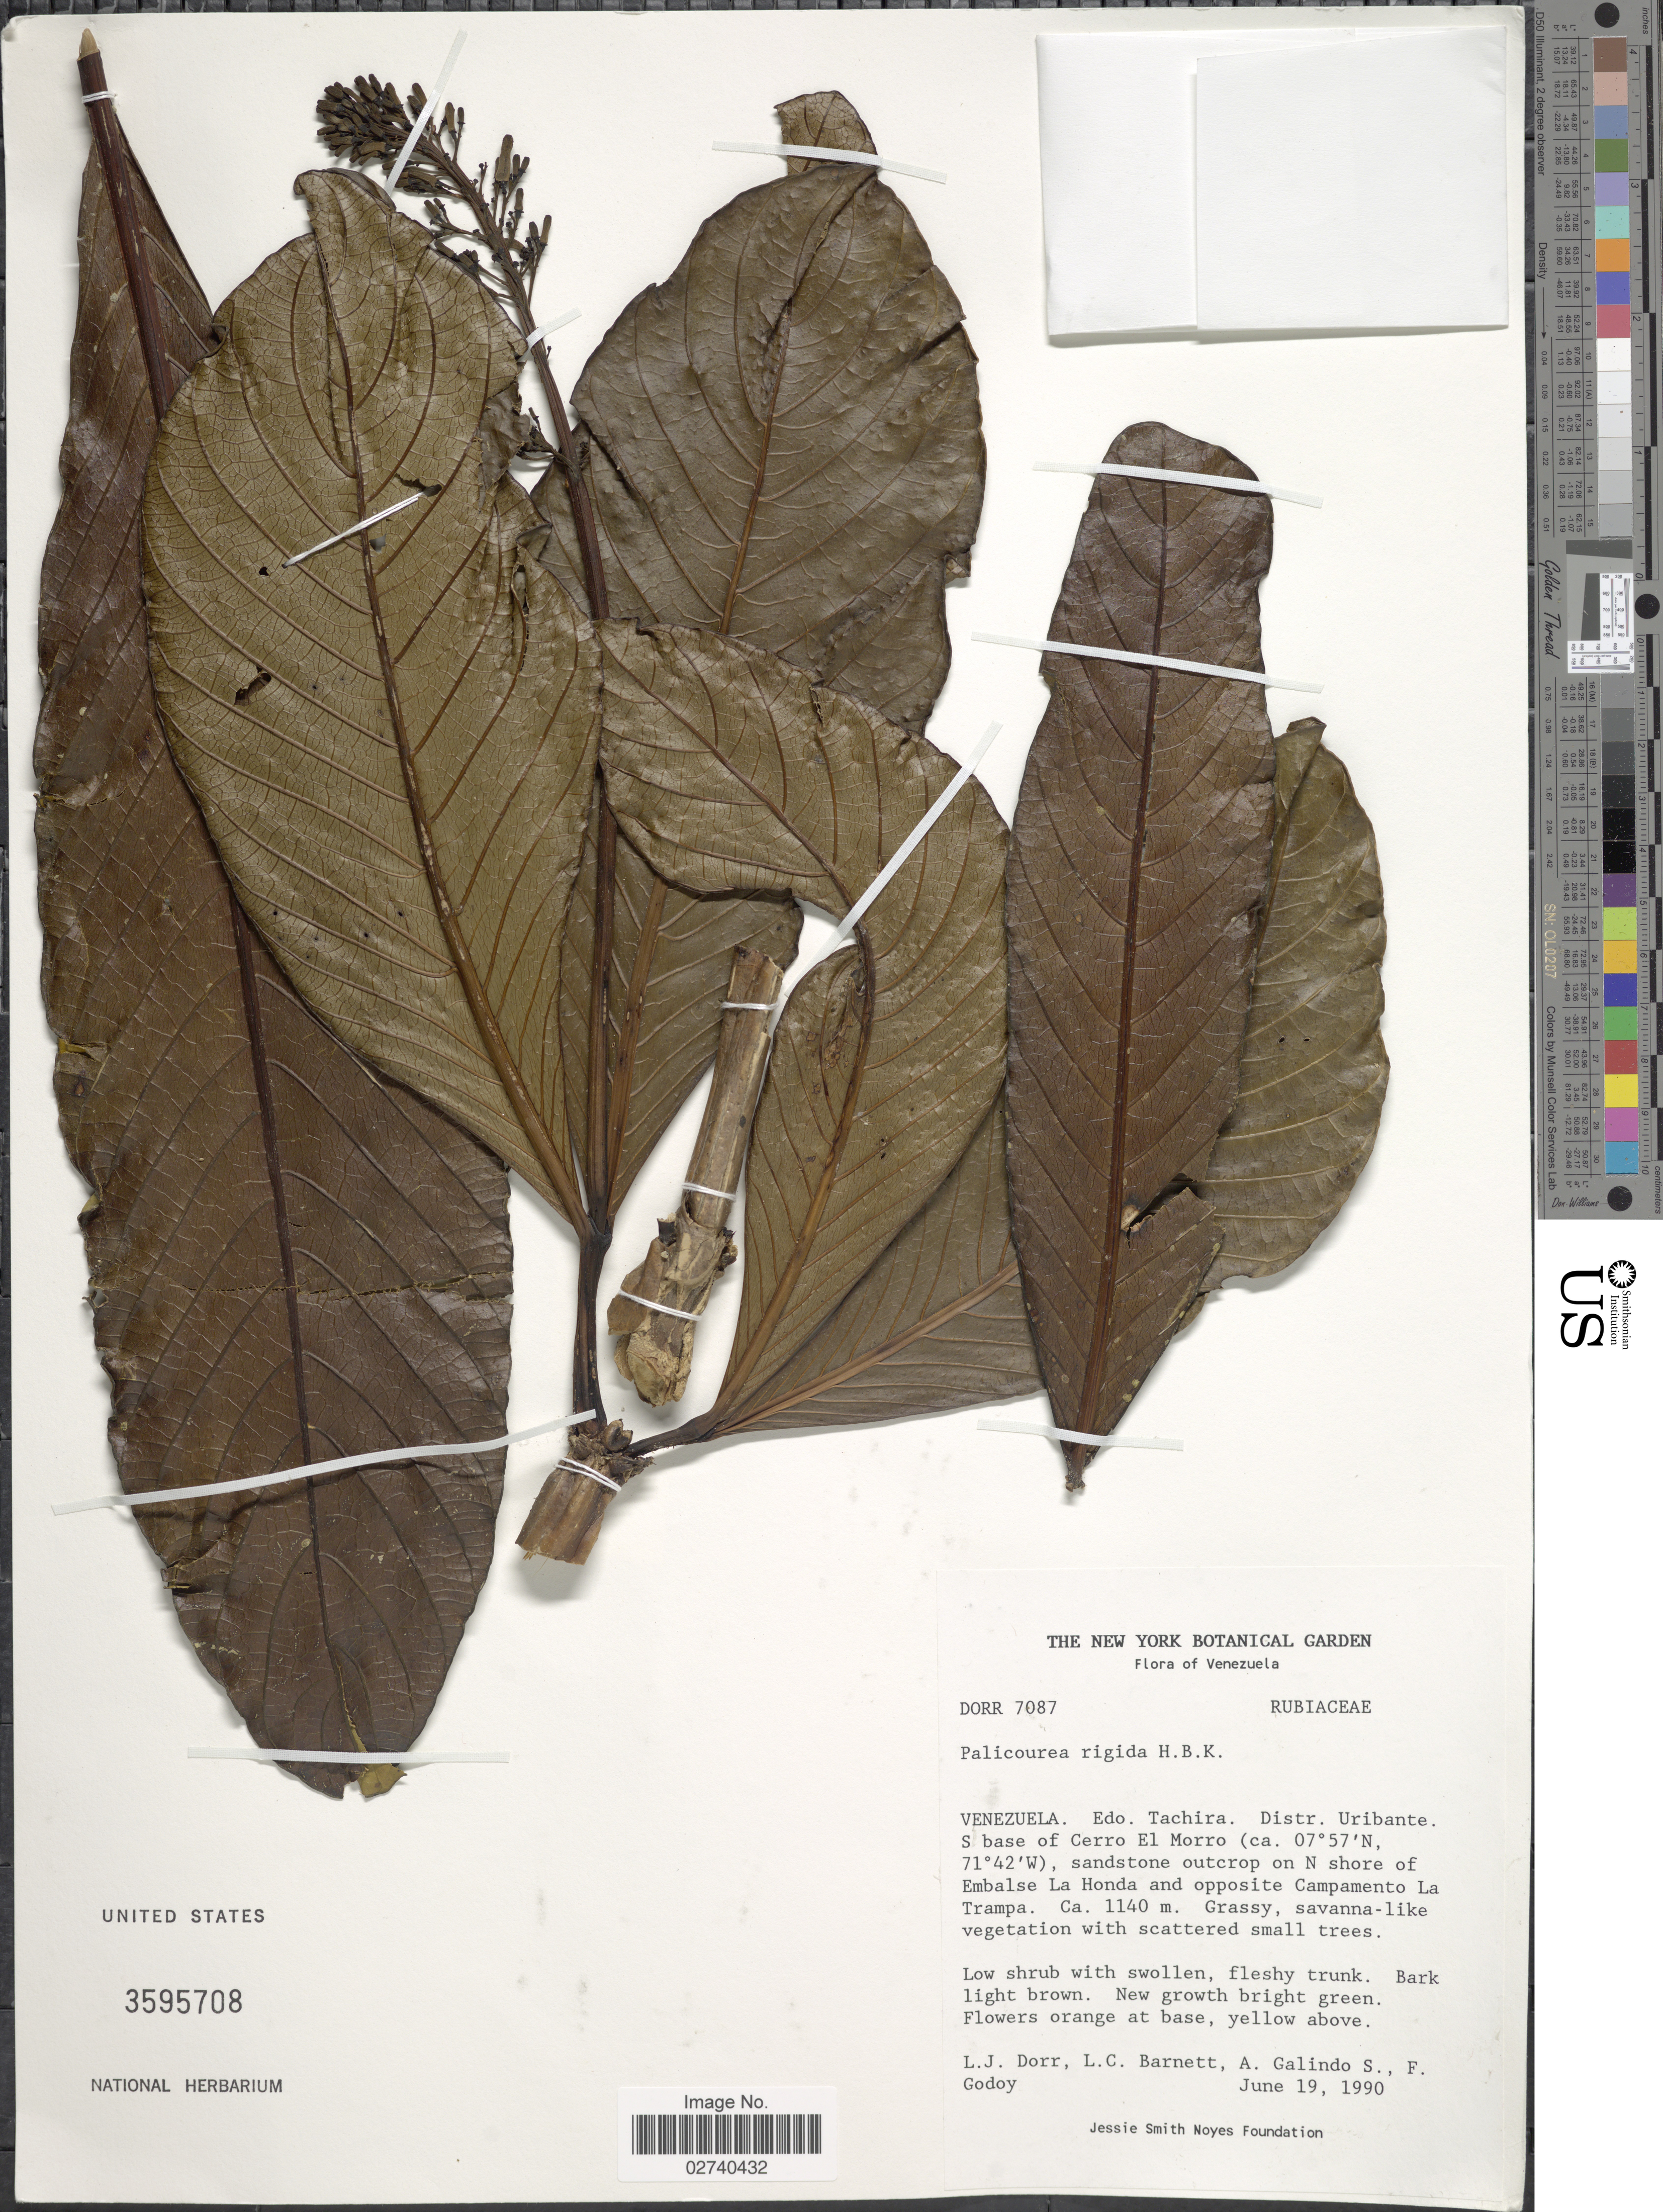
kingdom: Plantae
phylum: Tracheophyta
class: Magnoliopsida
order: Gentianales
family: Rubiaceae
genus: Palicourea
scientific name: Palicourea rigida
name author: Kunth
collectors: L. J. Dorr, L. C. Barnett, A. Galindo S. & F. Godoy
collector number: DORR7087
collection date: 1990-06-19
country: Venezuela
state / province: Táchira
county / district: Uribante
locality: S base of Cerro El Morro, sandstone outcrop on N shore of Embalsa La Honda and opposite Campamento La Trampa.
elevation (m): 1140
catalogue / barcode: US 3595708